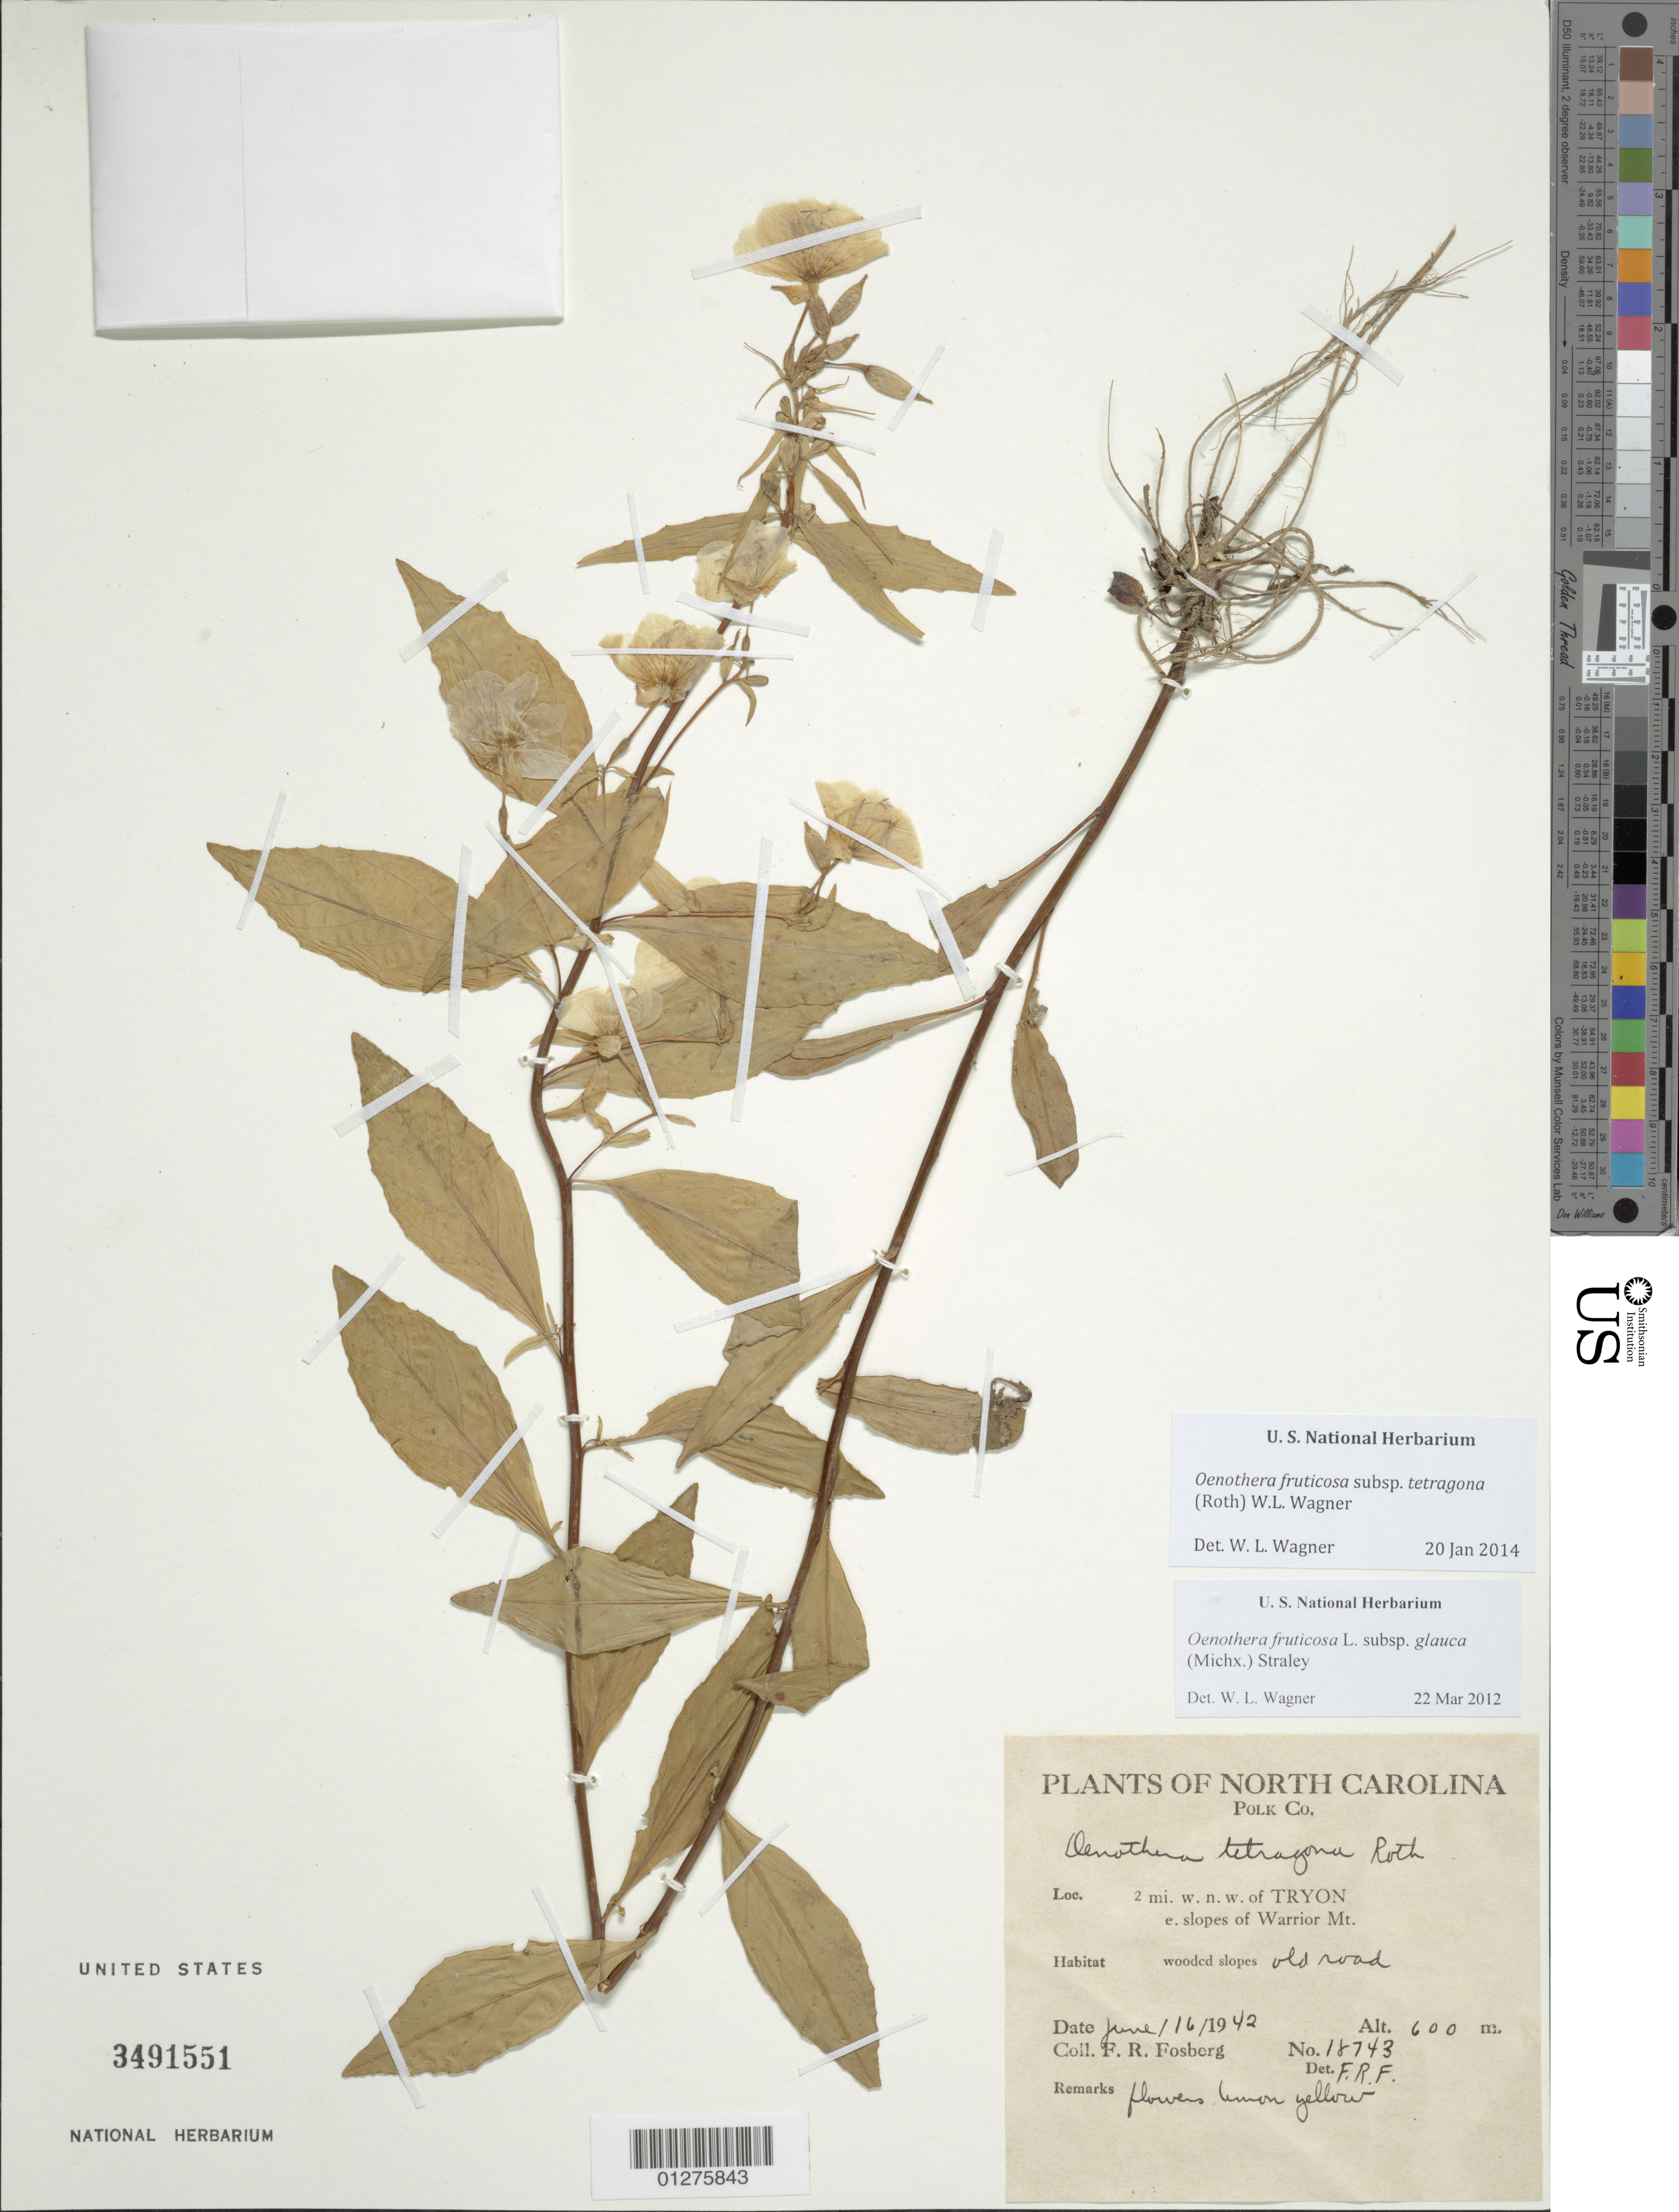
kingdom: Plantae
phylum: Tracheophyta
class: Magnoliopsida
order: Myrtales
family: Onagraceae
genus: Oenothera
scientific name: Oenothera fruticosa subsp. tetragona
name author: (Roth) W.L. Wagner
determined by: Wagner, W. L., (BOT), Smithsonian Institution - National Museum of Natural History (UNITED STATES)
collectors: F. R. Fosberg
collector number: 18743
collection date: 1942-06-16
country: United States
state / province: North Carolina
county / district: Polk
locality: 2 mi. w. n. w. of Tryon e. slopes of Warrior Mt.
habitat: Wooded slopes old road.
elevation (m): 600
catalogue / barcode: US 3491551